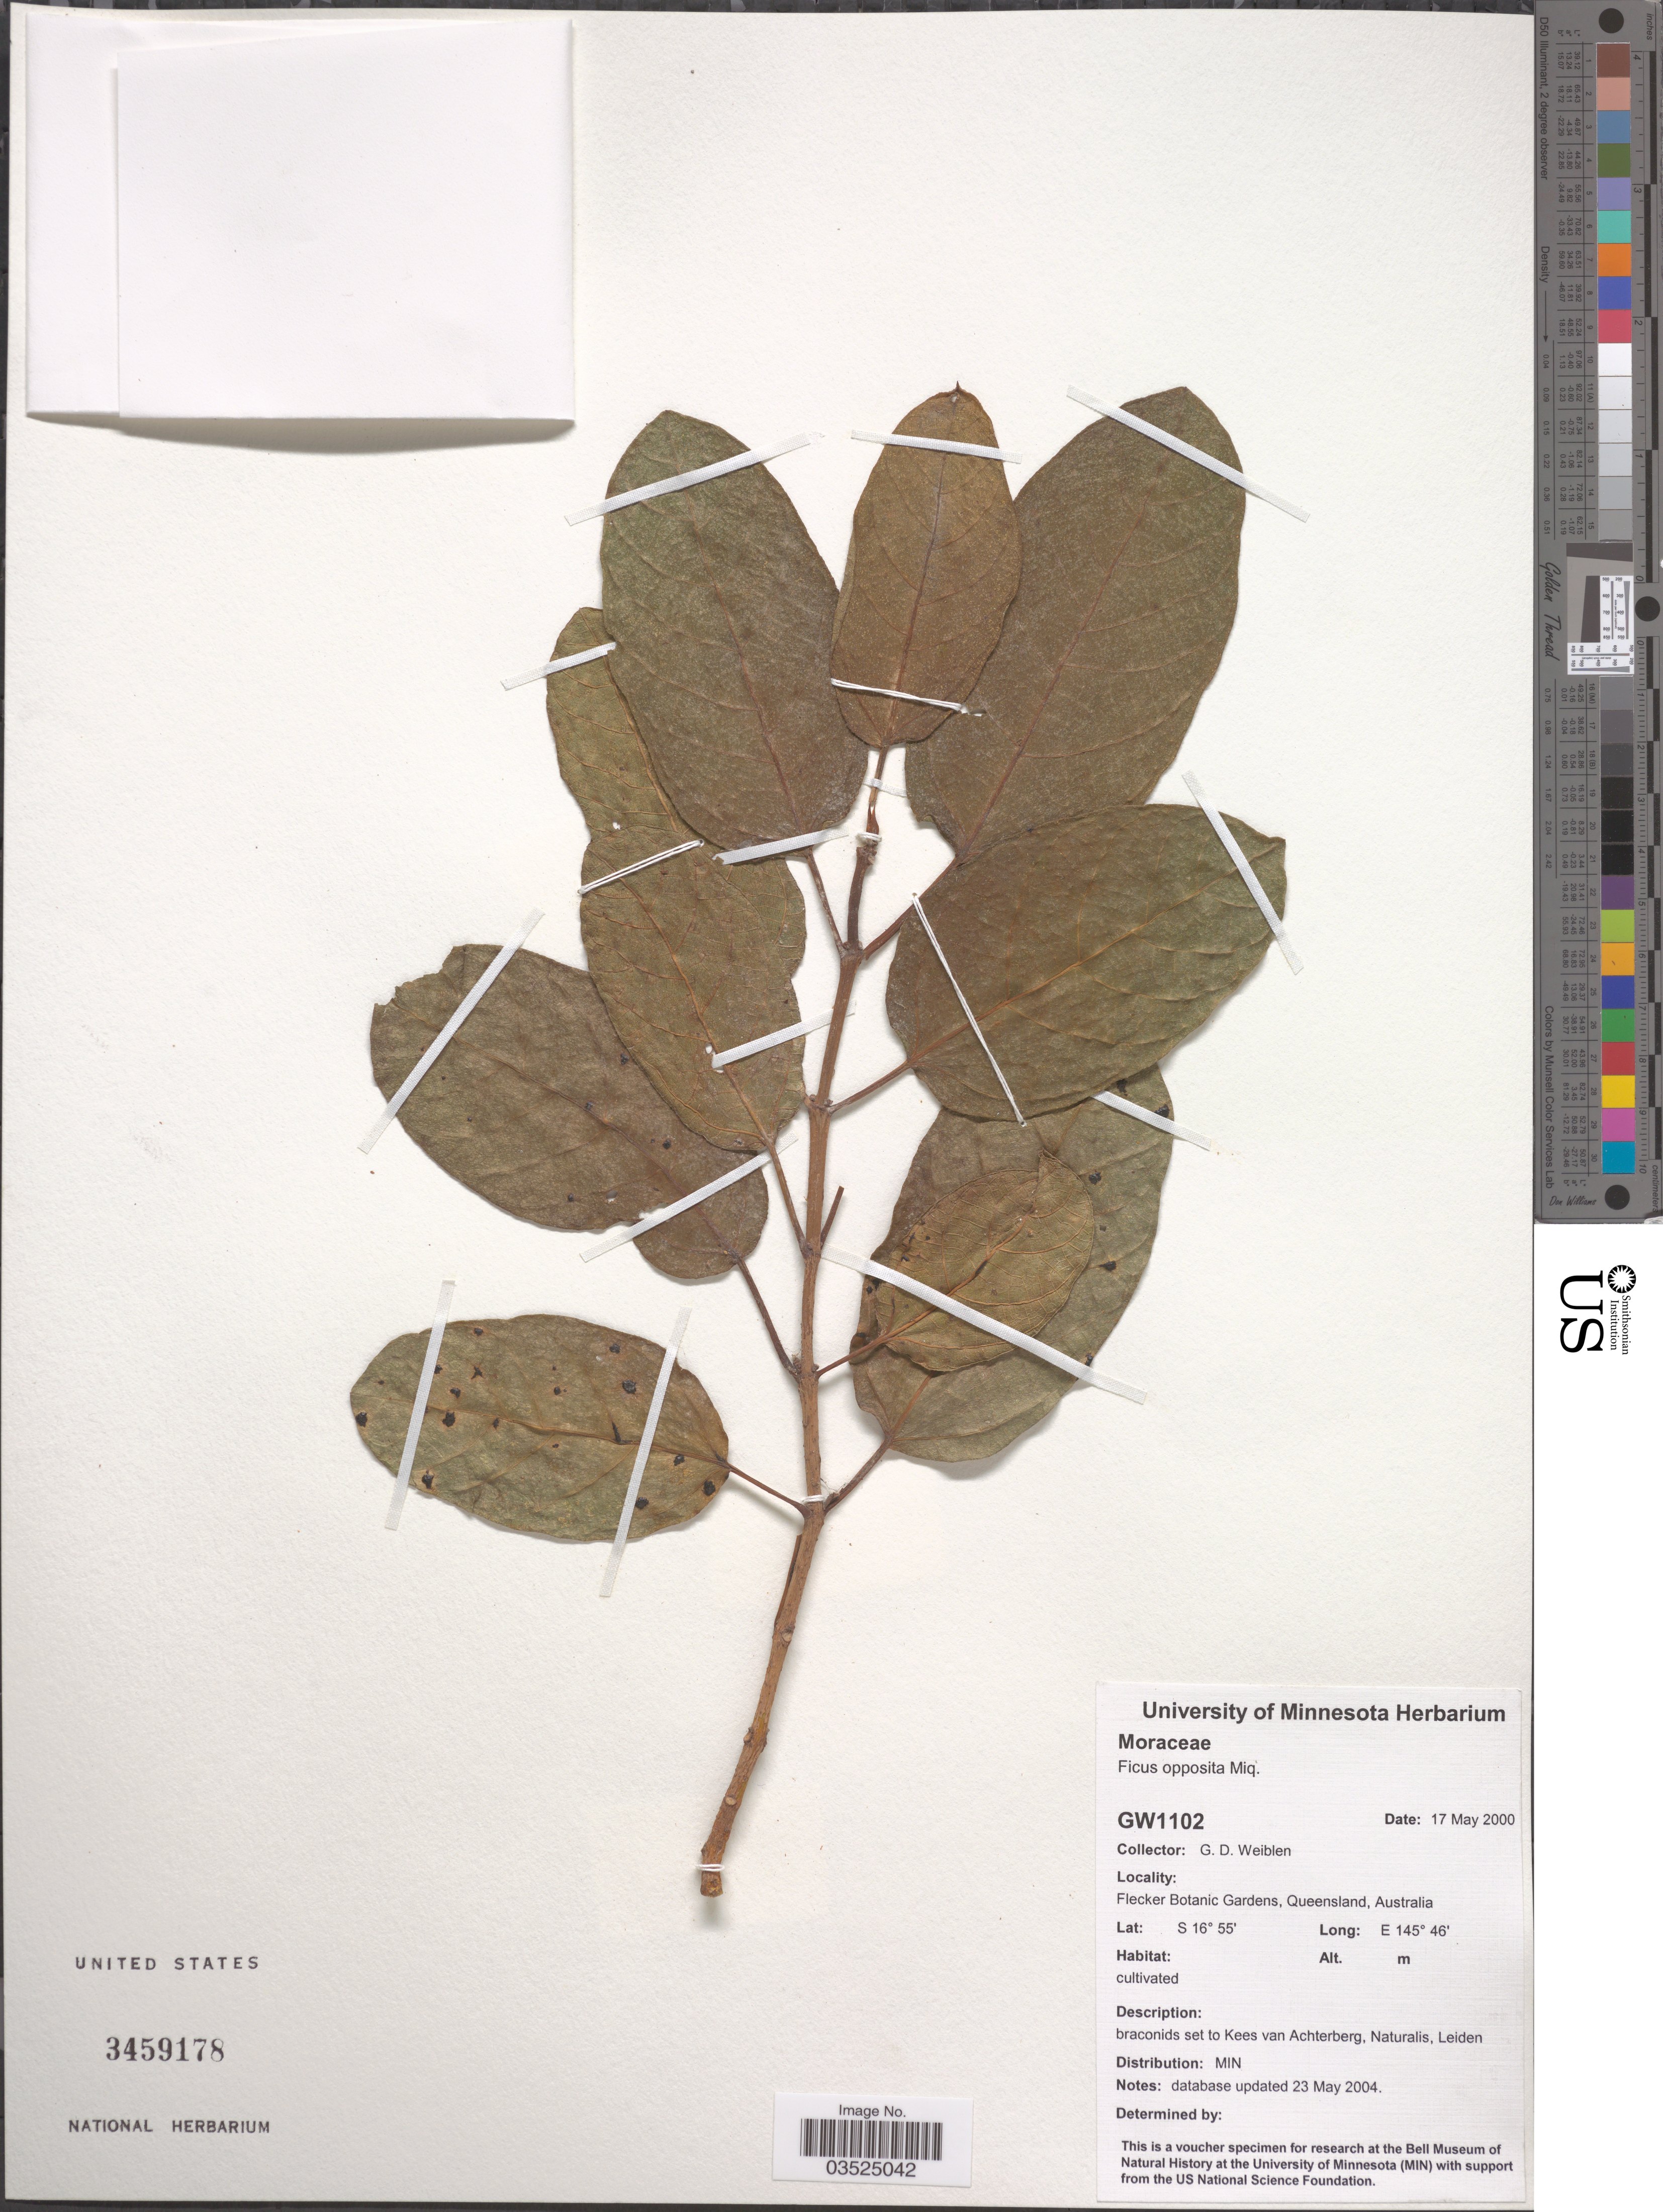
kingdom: Plantae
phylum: Tracheophyta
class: Magnoliopsida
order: Rosales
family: Moraceae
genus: Ficus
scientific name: Ficus opposita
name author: Miq.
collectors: G. D. Weiblen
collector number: GW1102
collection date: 2000-05-17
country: Australia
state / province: Queensland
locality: Flecker Botanic Gardens.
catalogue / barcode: US 3459178